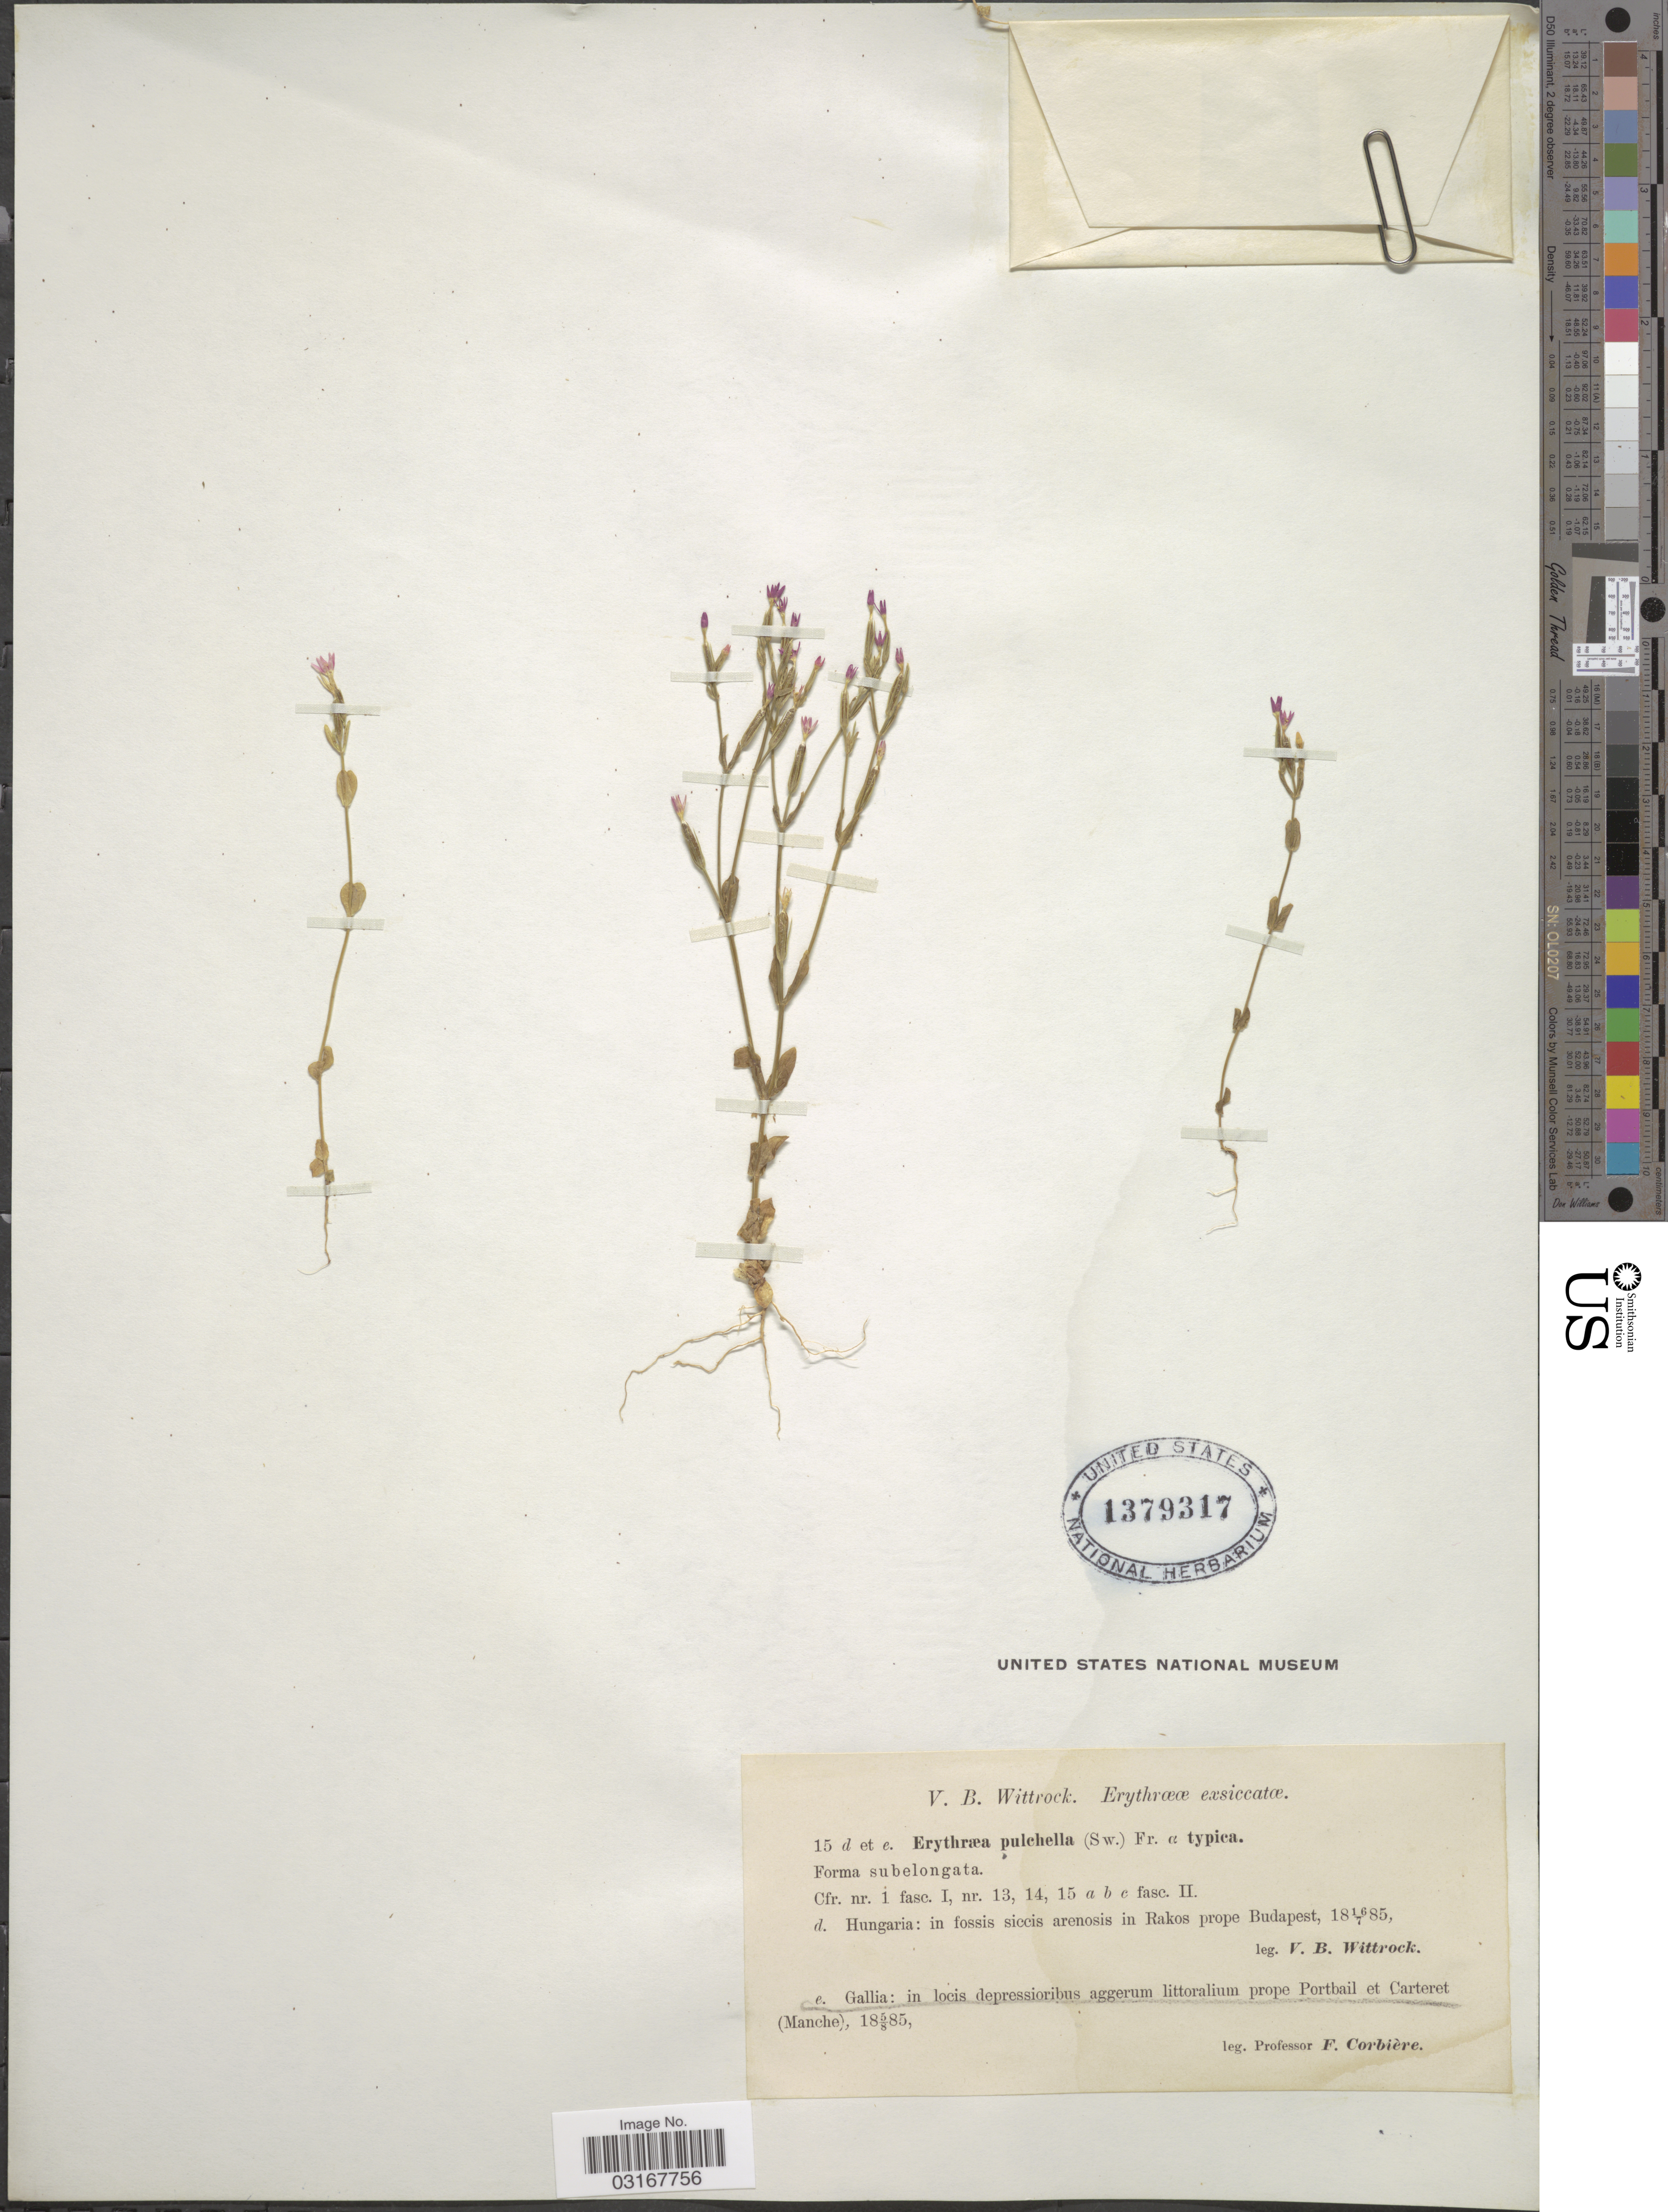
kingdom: Plantae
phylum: Tracheophyta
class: Magnoliopsida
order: Gentianales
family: Gentianaceae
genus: Centaurium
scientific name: Centaurium pulchellum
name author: (Sw.) Druce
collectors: F. Corbière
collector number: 15e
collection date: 1885-08-05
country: France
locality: Gallia: in locis depressioribus aggerum littoralium prope Portbail et Carteret (Manche).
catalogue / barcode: US 1379317